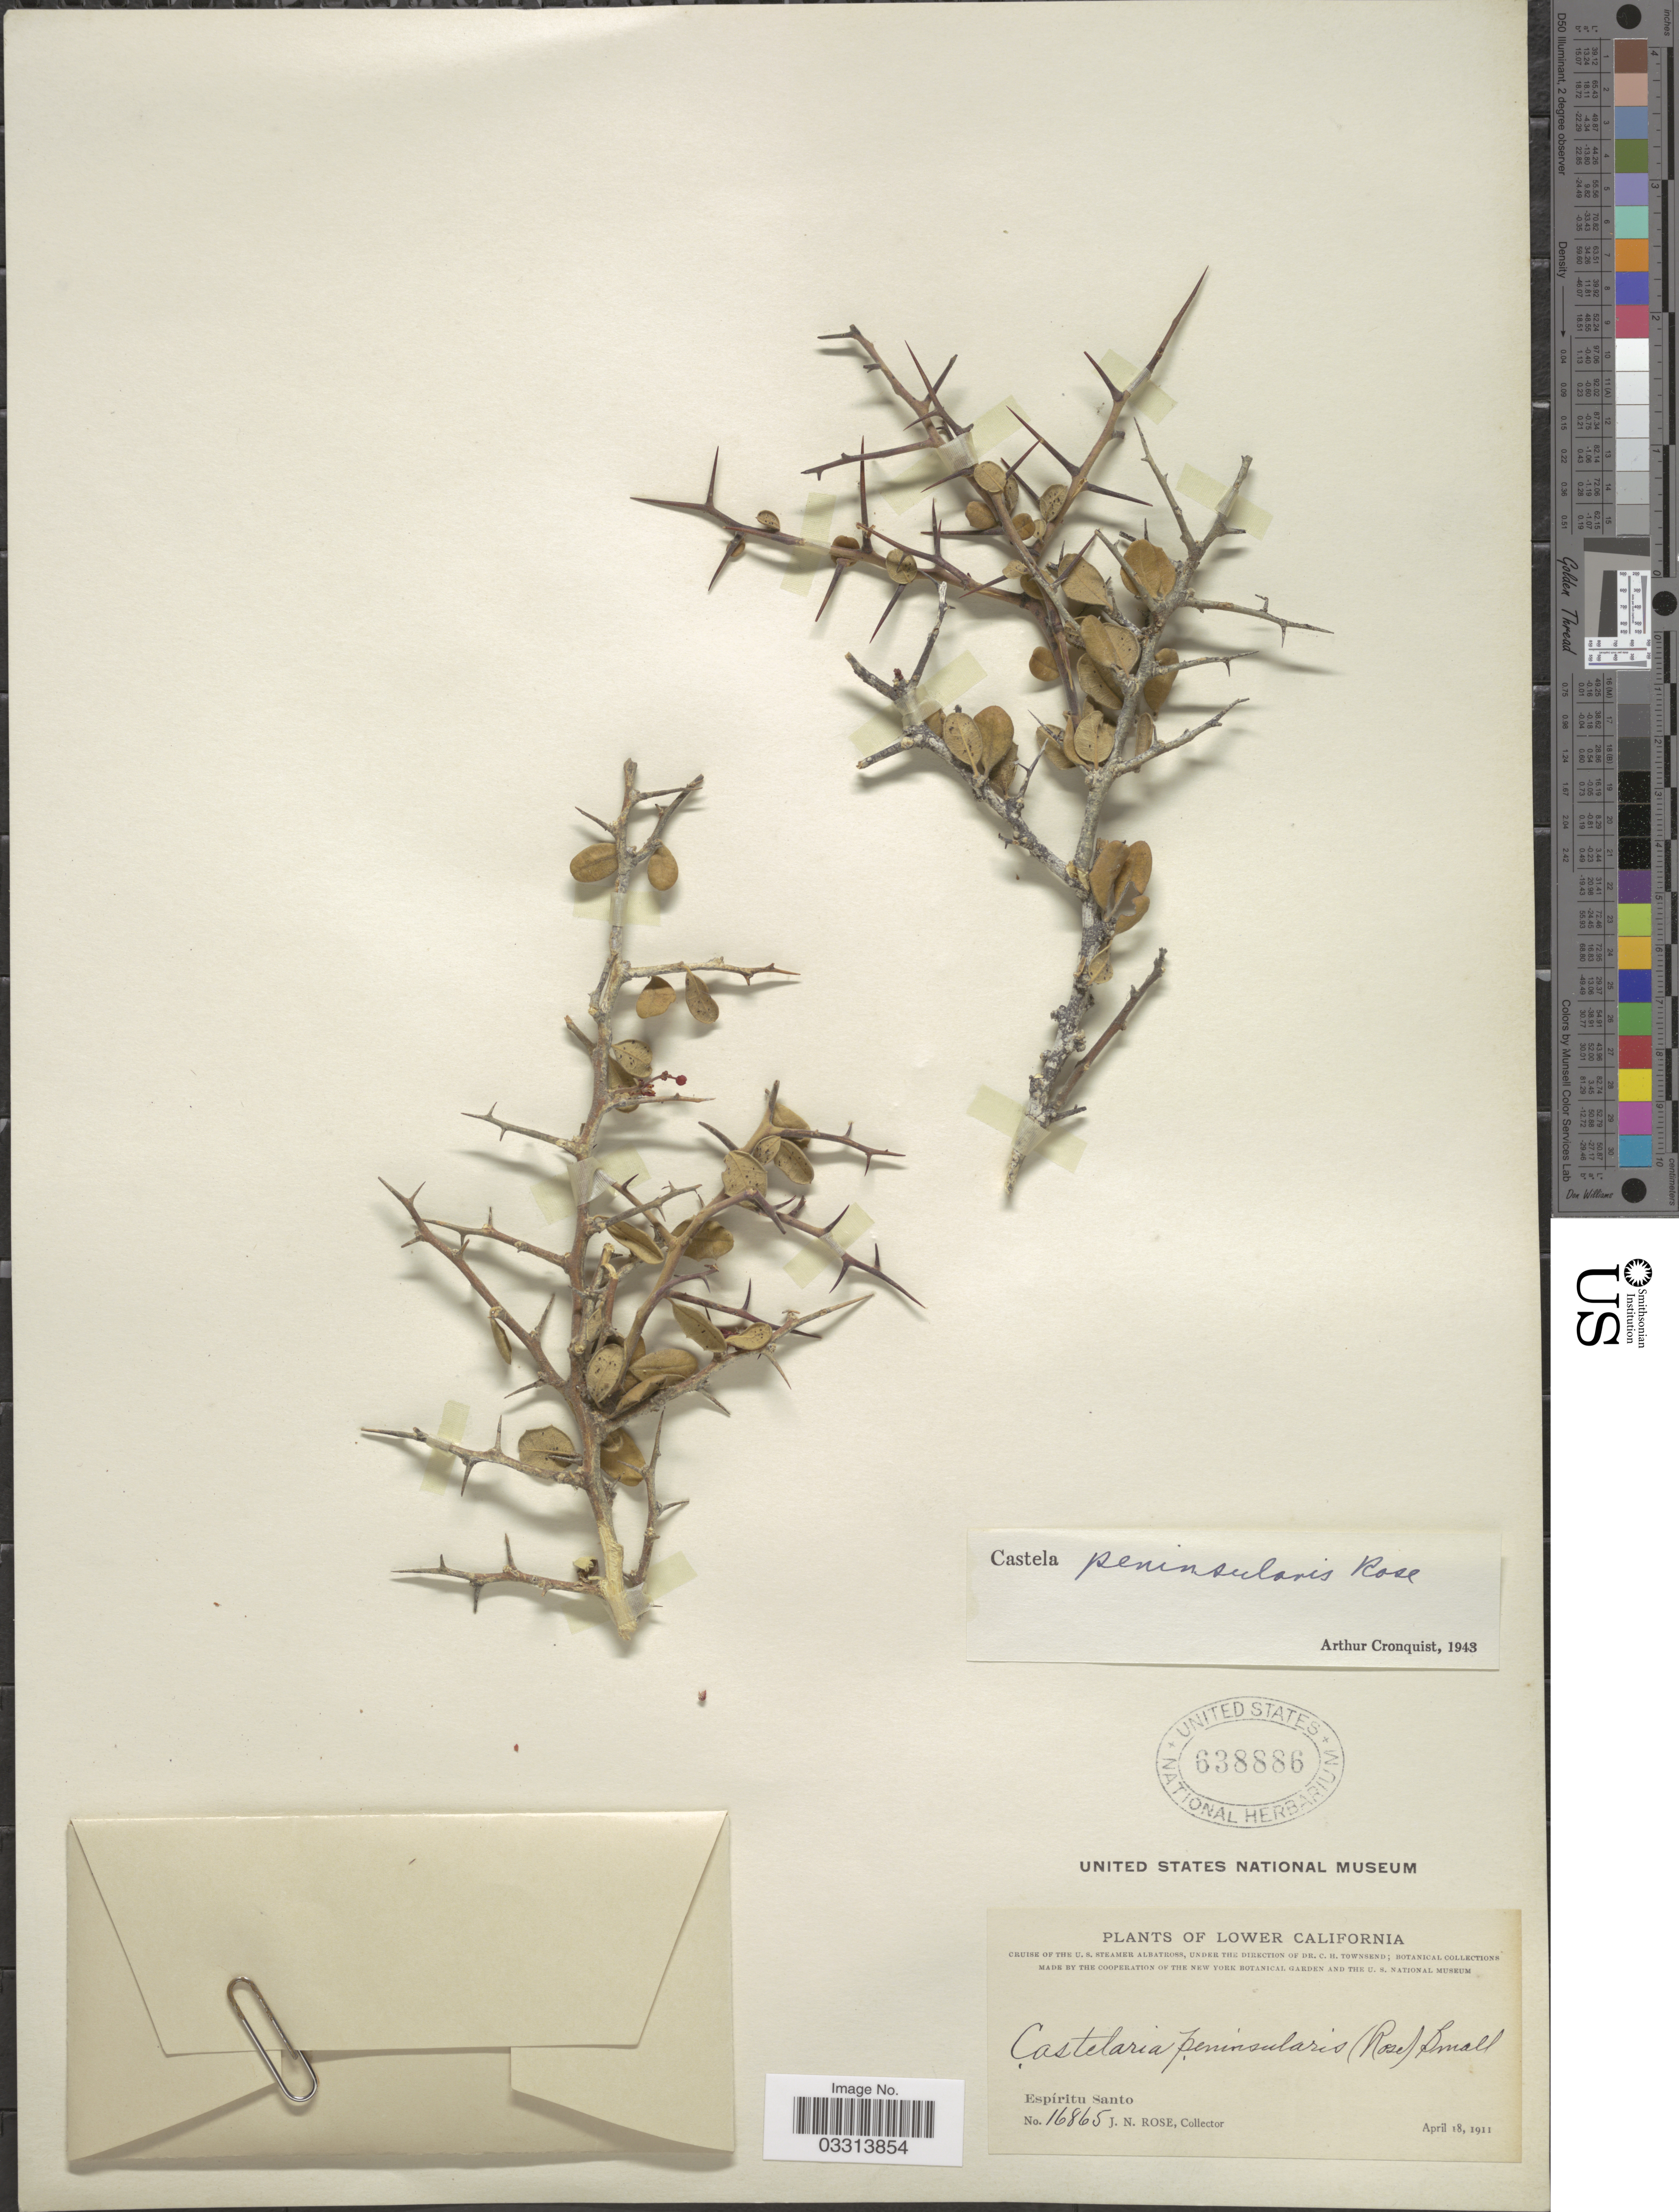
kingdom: Plantae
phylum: Tracheophyta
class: Magnoliopsida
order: Sapindales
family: Simaroubaceae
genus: Castela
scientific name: Castela peninsularis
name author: Rose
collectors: J. N. Rose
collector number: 16865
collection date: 1911-04-18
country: Mexico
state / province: Baja California Sur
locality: Lower California, Espíritu Santo.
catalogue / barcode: US 638886